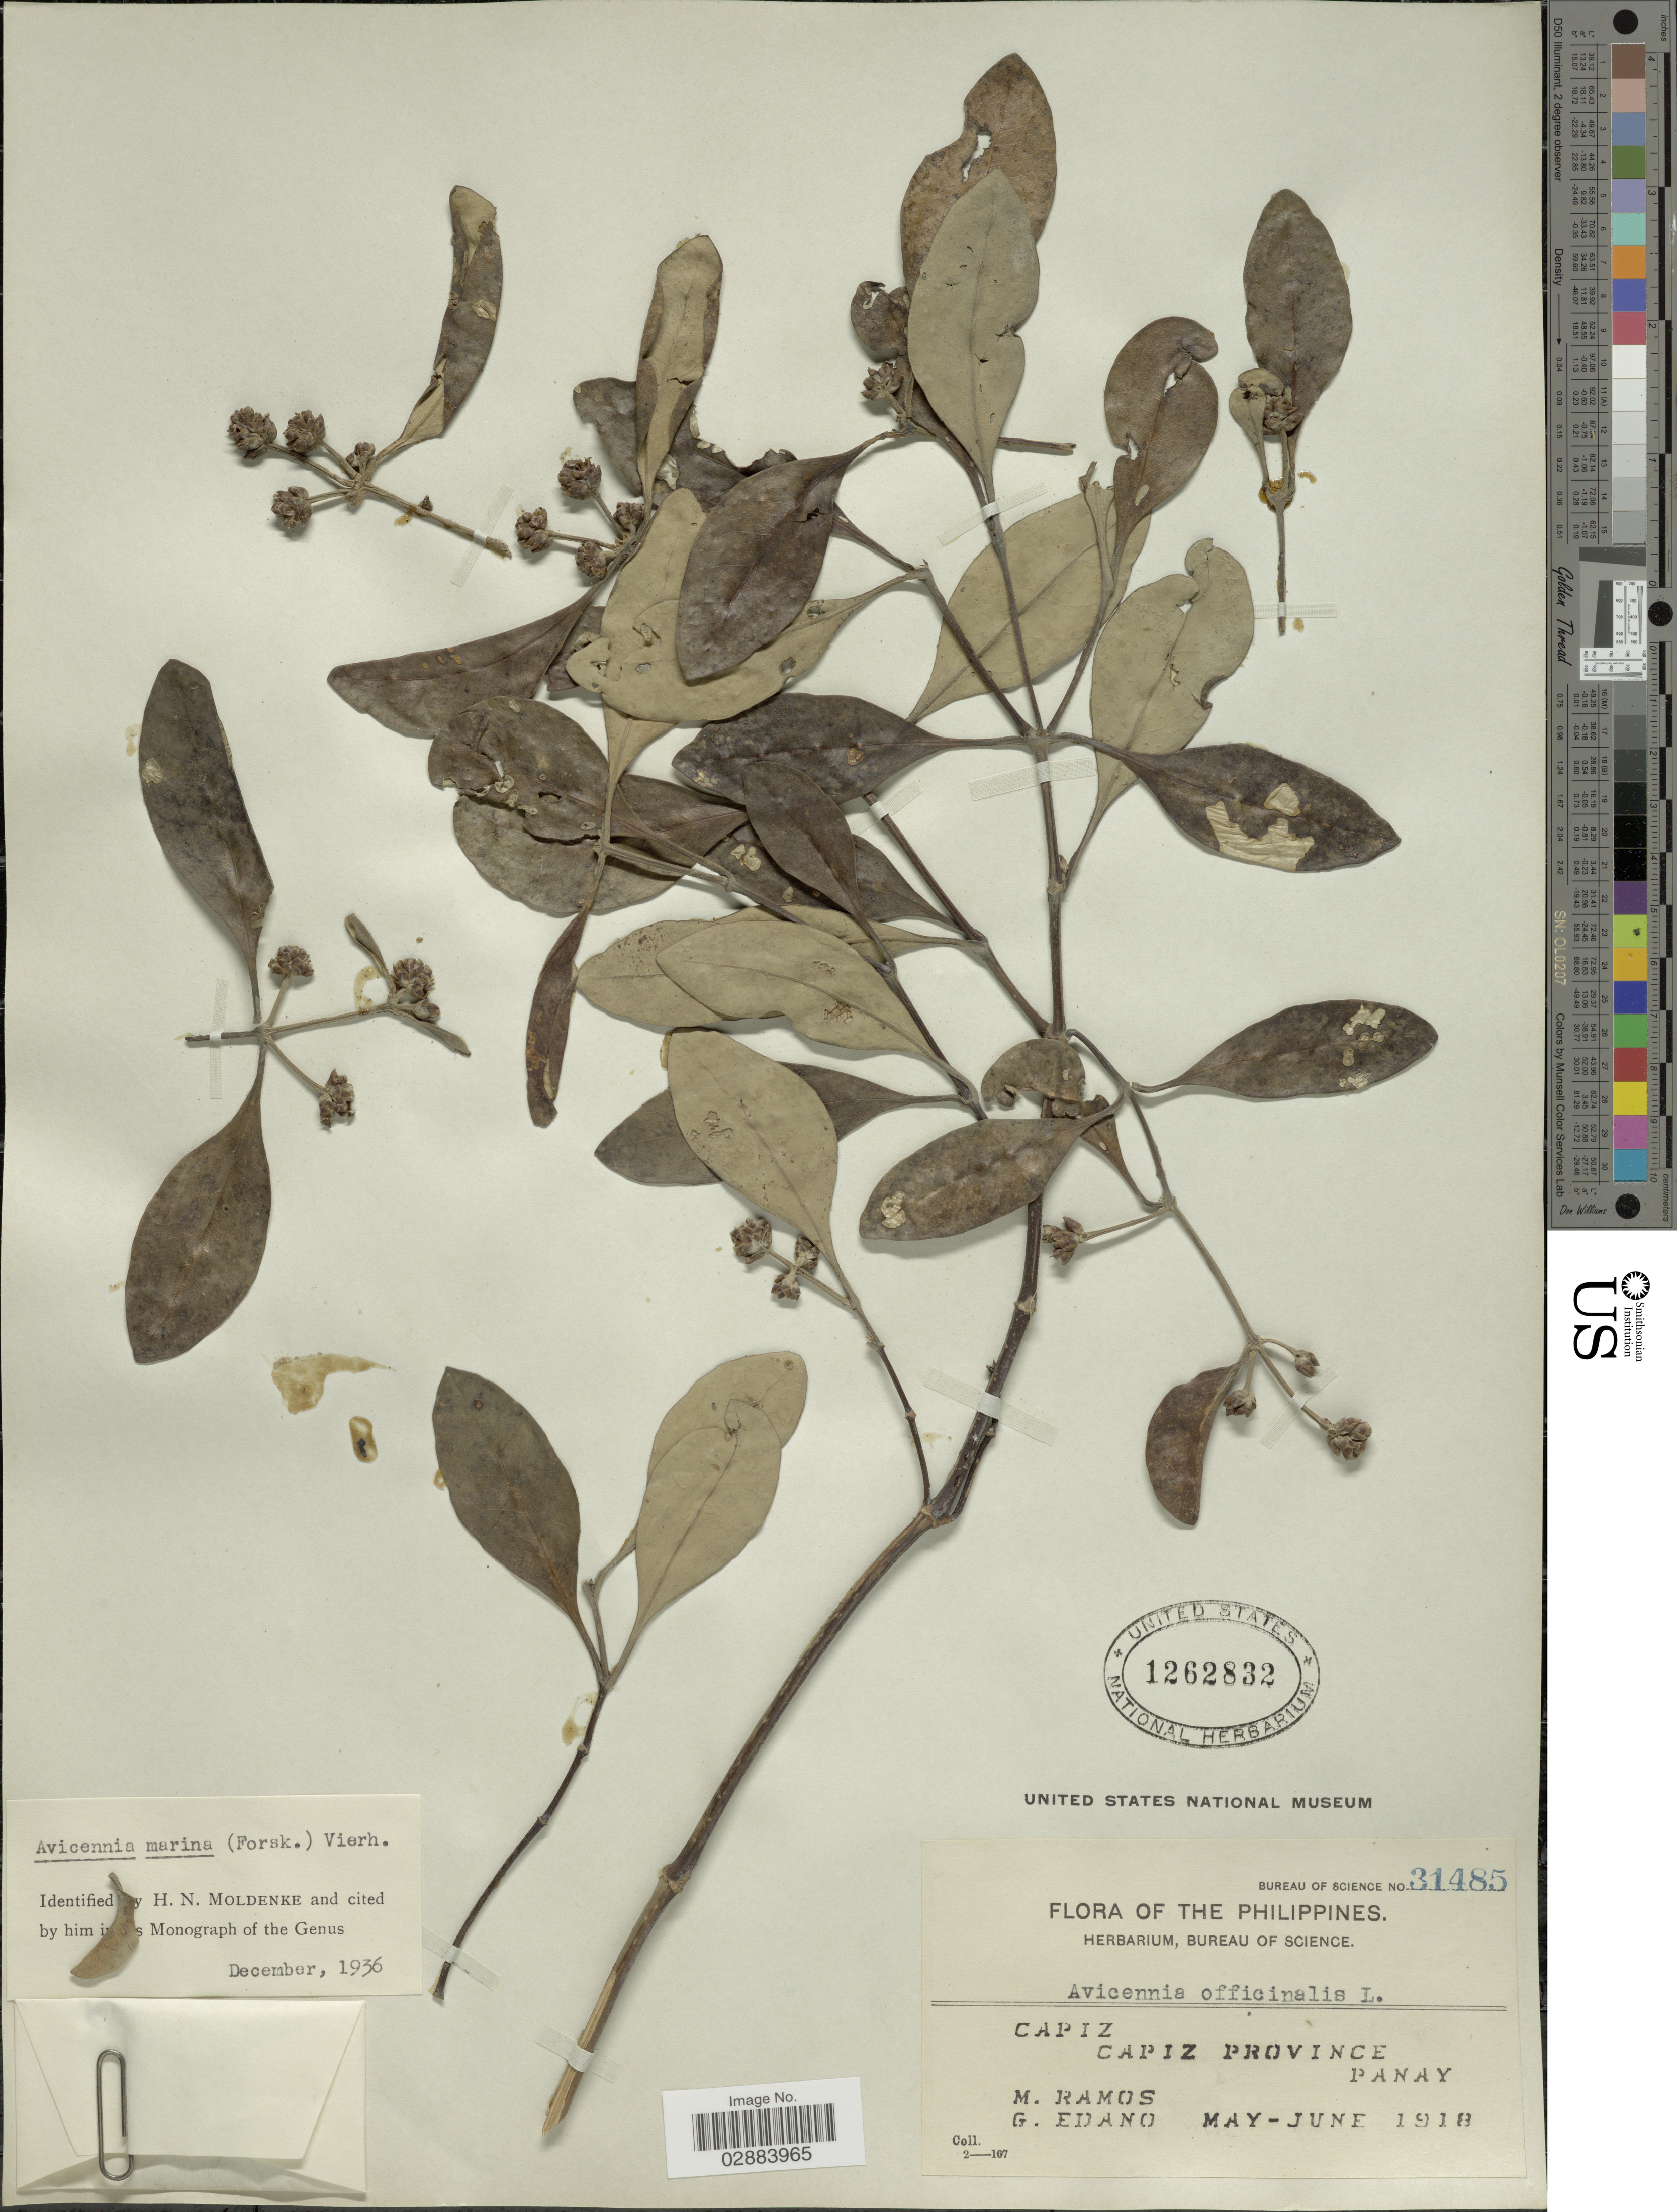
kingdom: Plantae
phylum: Tracheophyta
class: Magnoliopsida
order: Lamiales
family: Acanthaceae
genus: Avicennia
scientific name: Avicennia marina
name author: (Forssk.) Vierh.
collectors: M. Ramos & G. Edaño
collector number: Bureau of science 31485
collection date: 1918-05/1918-06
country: Philippines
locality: The Philippines. Capiz Province. Panay.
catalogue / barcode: US 1262832